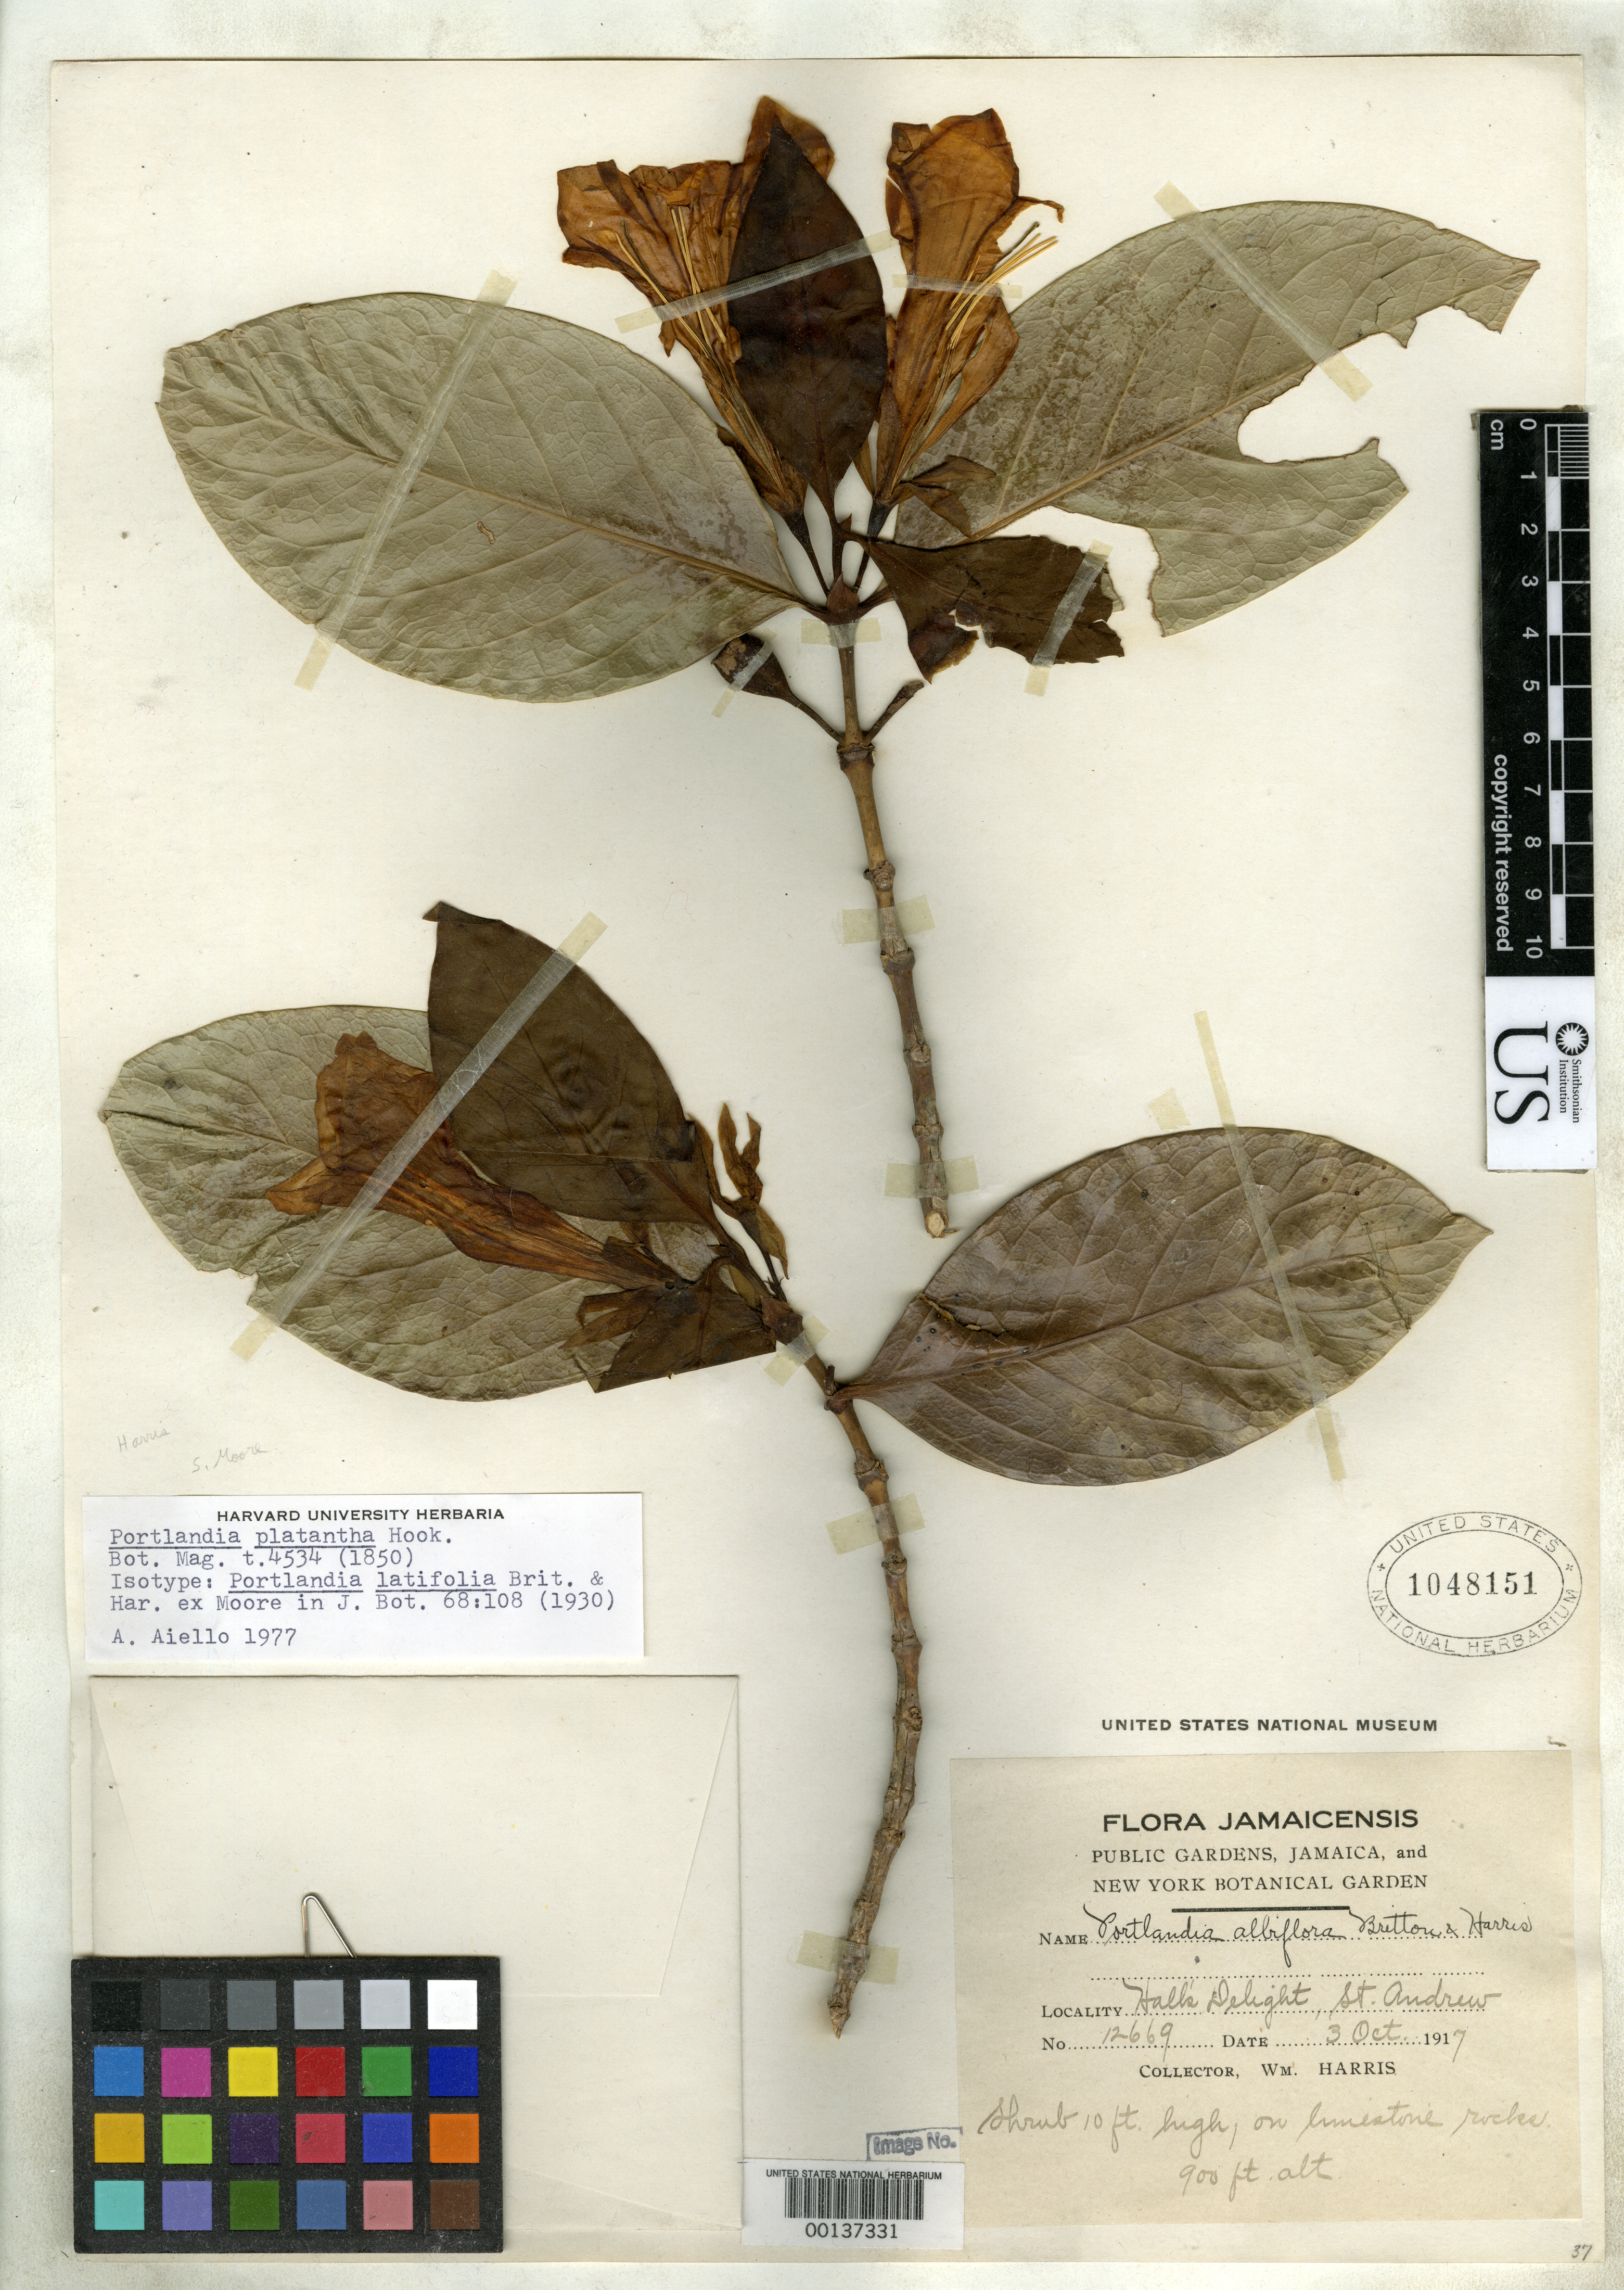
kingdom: Plantae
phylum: Tracheophyta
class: Magnoliopsida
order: Gentianales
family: Rubiaceae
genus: Portlandia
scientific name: Portlandia latifolia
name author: Britton & Harris ex S. Moore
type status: Isotype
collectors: W. H. Harris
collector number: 12669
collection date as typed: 03 Oct 1917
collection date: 1917-10-03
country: Jamaica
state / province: Saint Andrew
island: Greater Antilles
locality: Hall's Delight.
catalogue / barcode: US 1048151